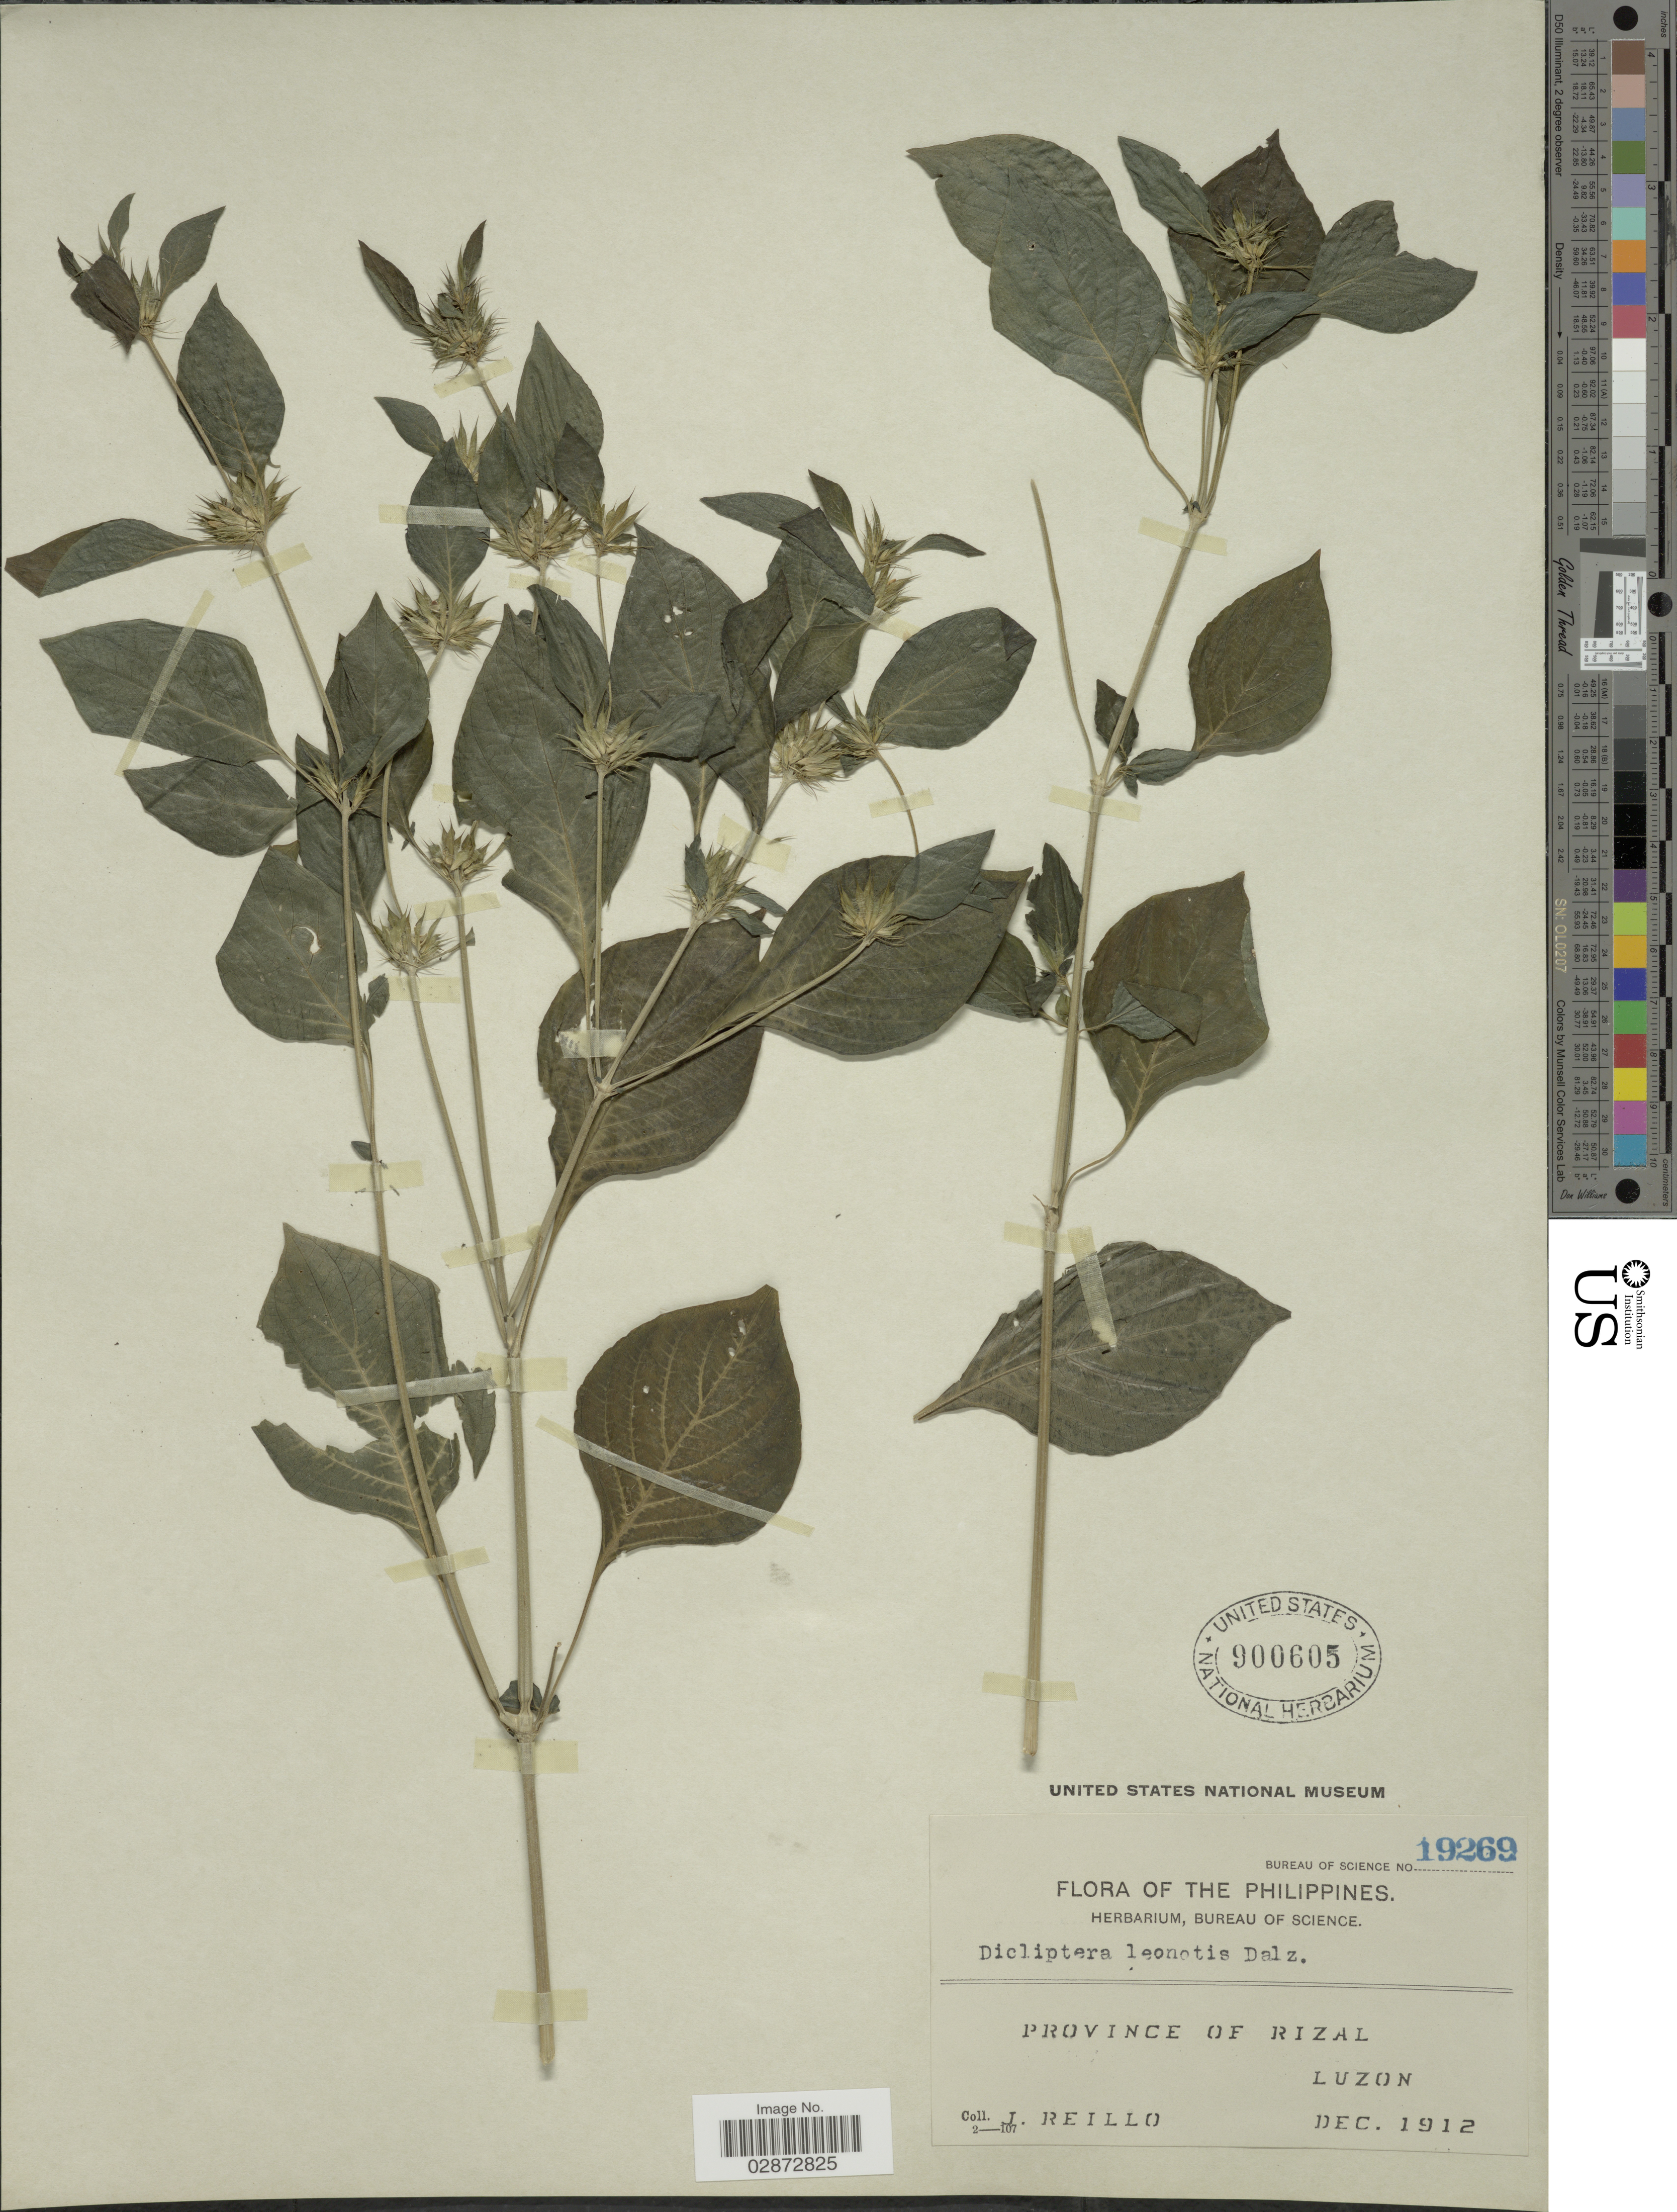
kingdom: Plantae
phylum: Tracheophyta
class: Magnoliopsida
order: Lamiales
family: Acanthaceae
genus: Dicliptera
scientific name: Dicliptera leonotis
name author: Dalzell ex C.B. Clarke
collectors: J. Reillo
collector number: Bureau of Science 19269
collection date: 1912-12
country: Philippines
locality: Province of Rizal, Luzon.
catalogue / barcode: US 900605